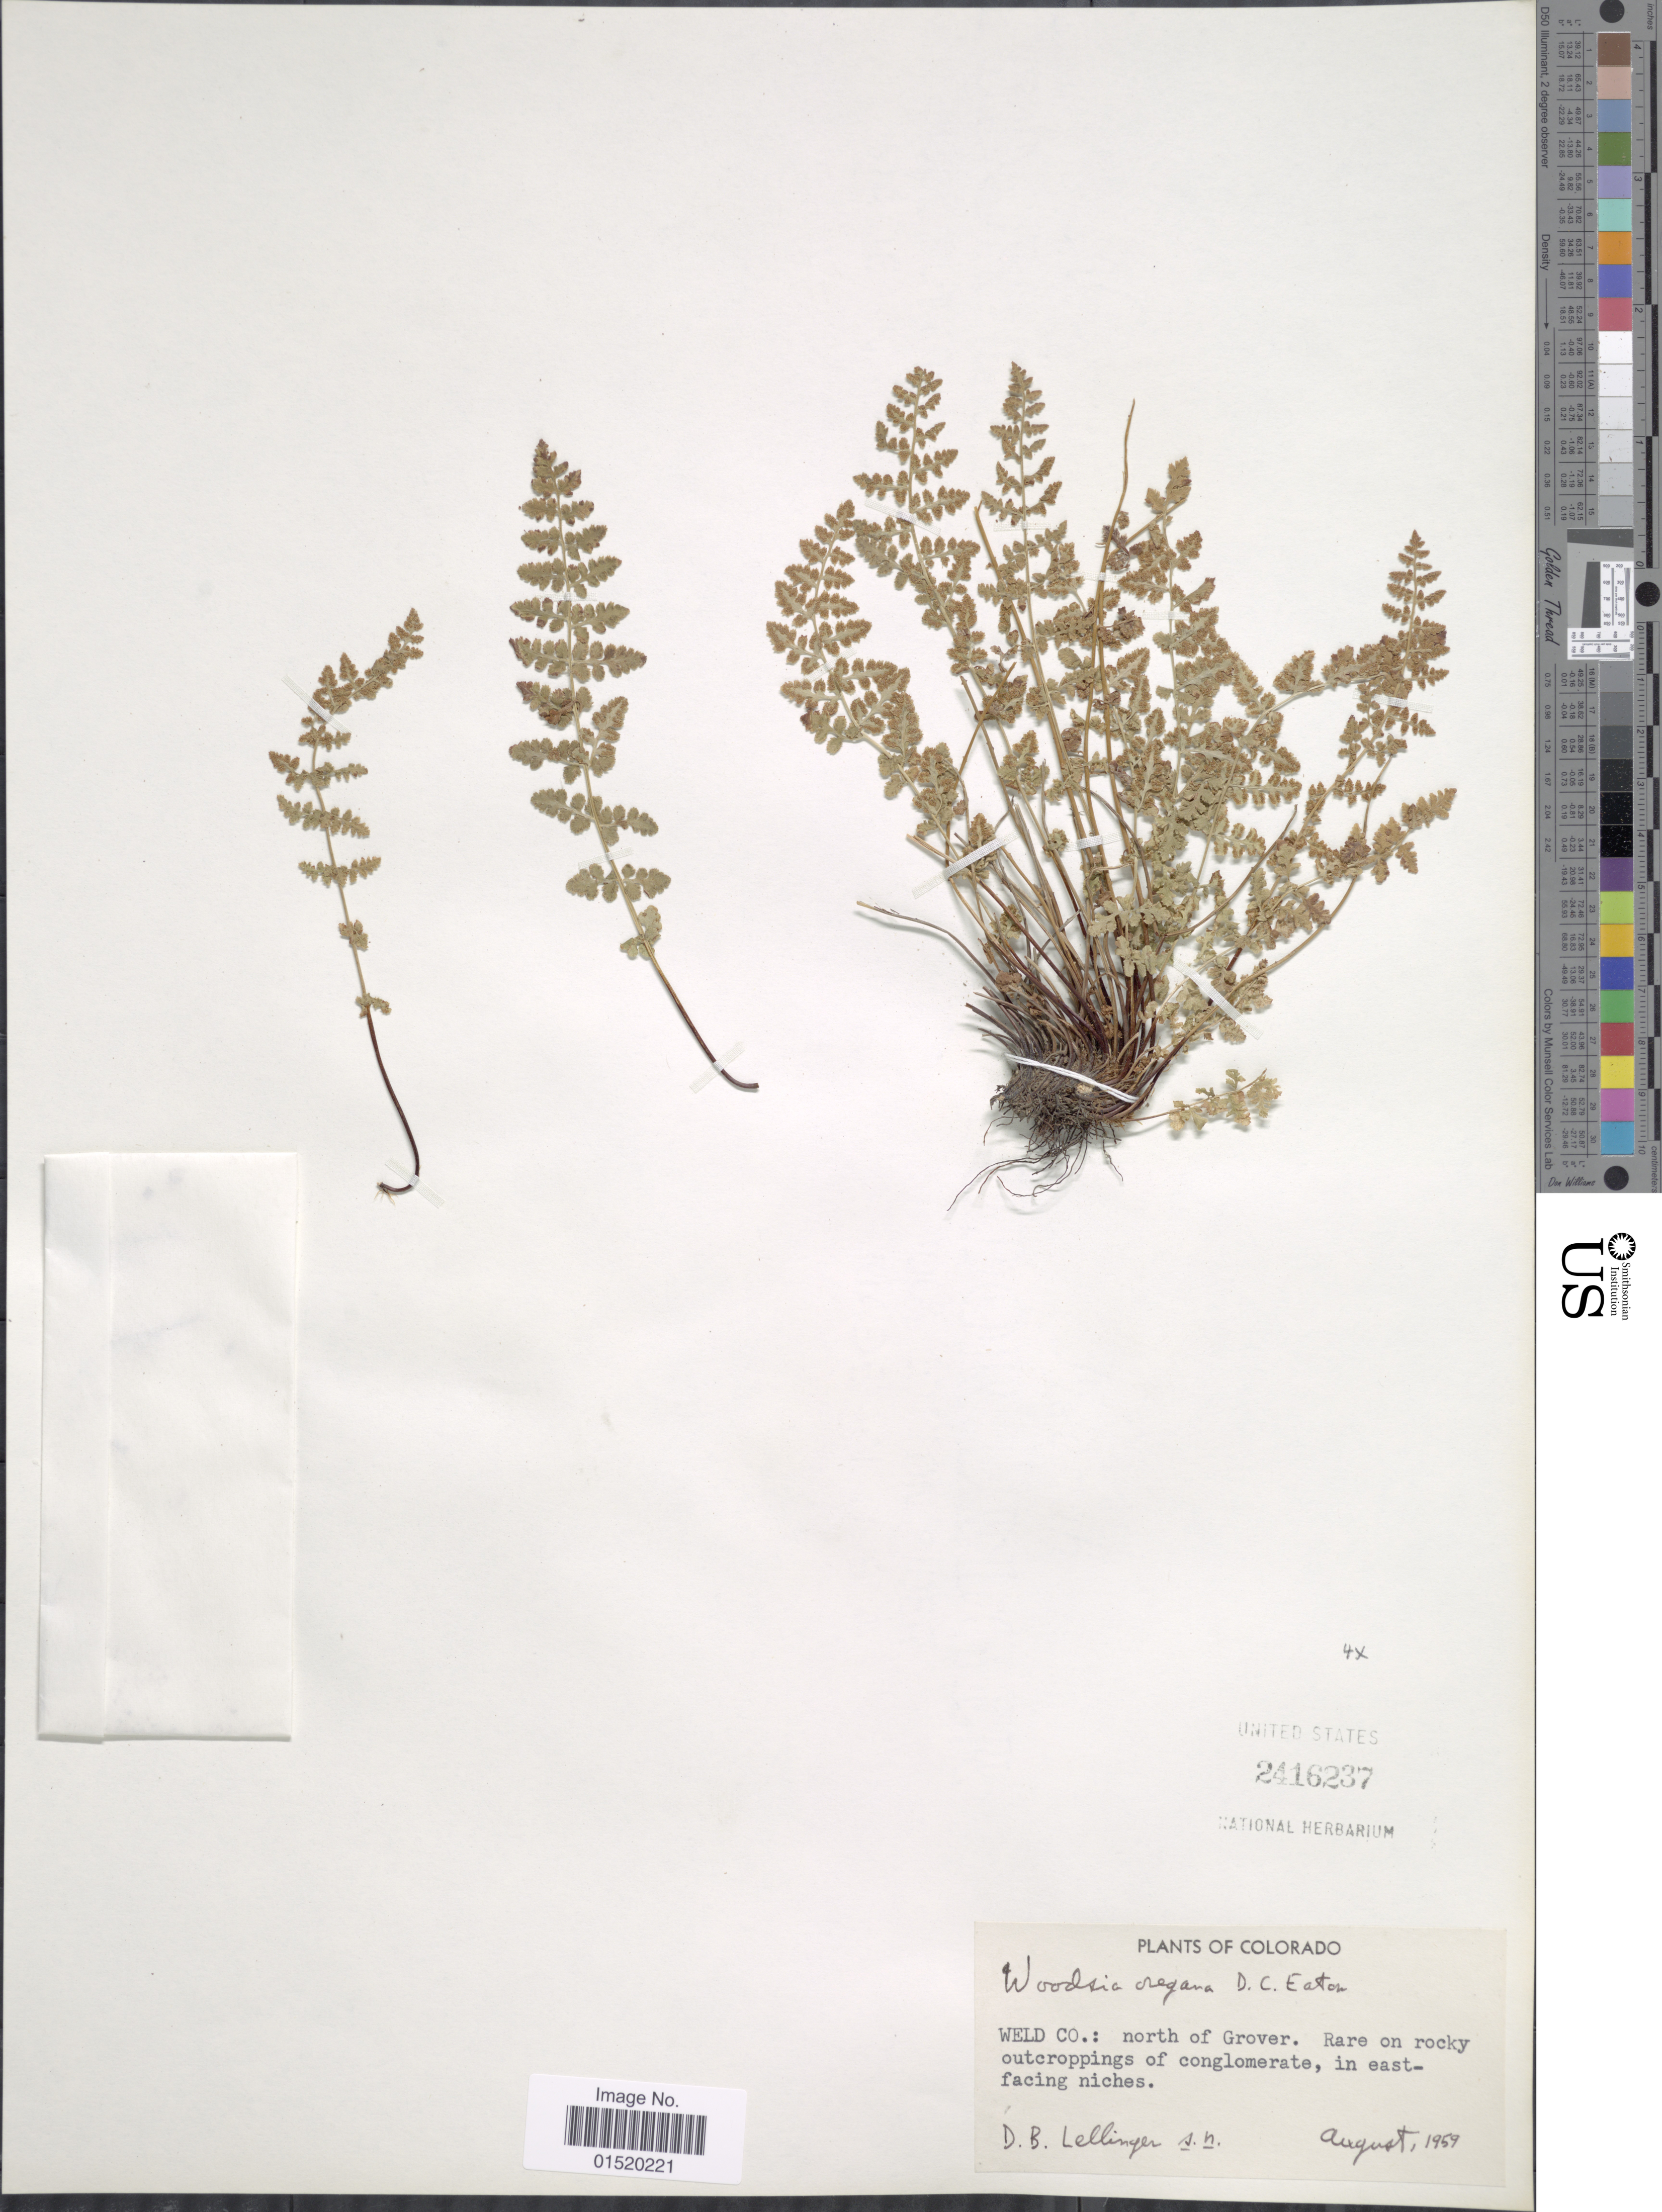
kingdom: Plantae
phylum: Tracheophyta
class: Polypodiopsida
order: Polypodiales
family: Woodsiaceae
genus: Woodsia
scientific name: Woodsia oregana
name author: D.C. Eaton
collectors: D. B. Lellinger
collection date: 1959-08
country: United States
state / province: Colorado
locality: Weld Co: north of Grover. rare on rocky outcroppings of conglomerate, in east-facing niches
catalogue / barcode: US 2416237